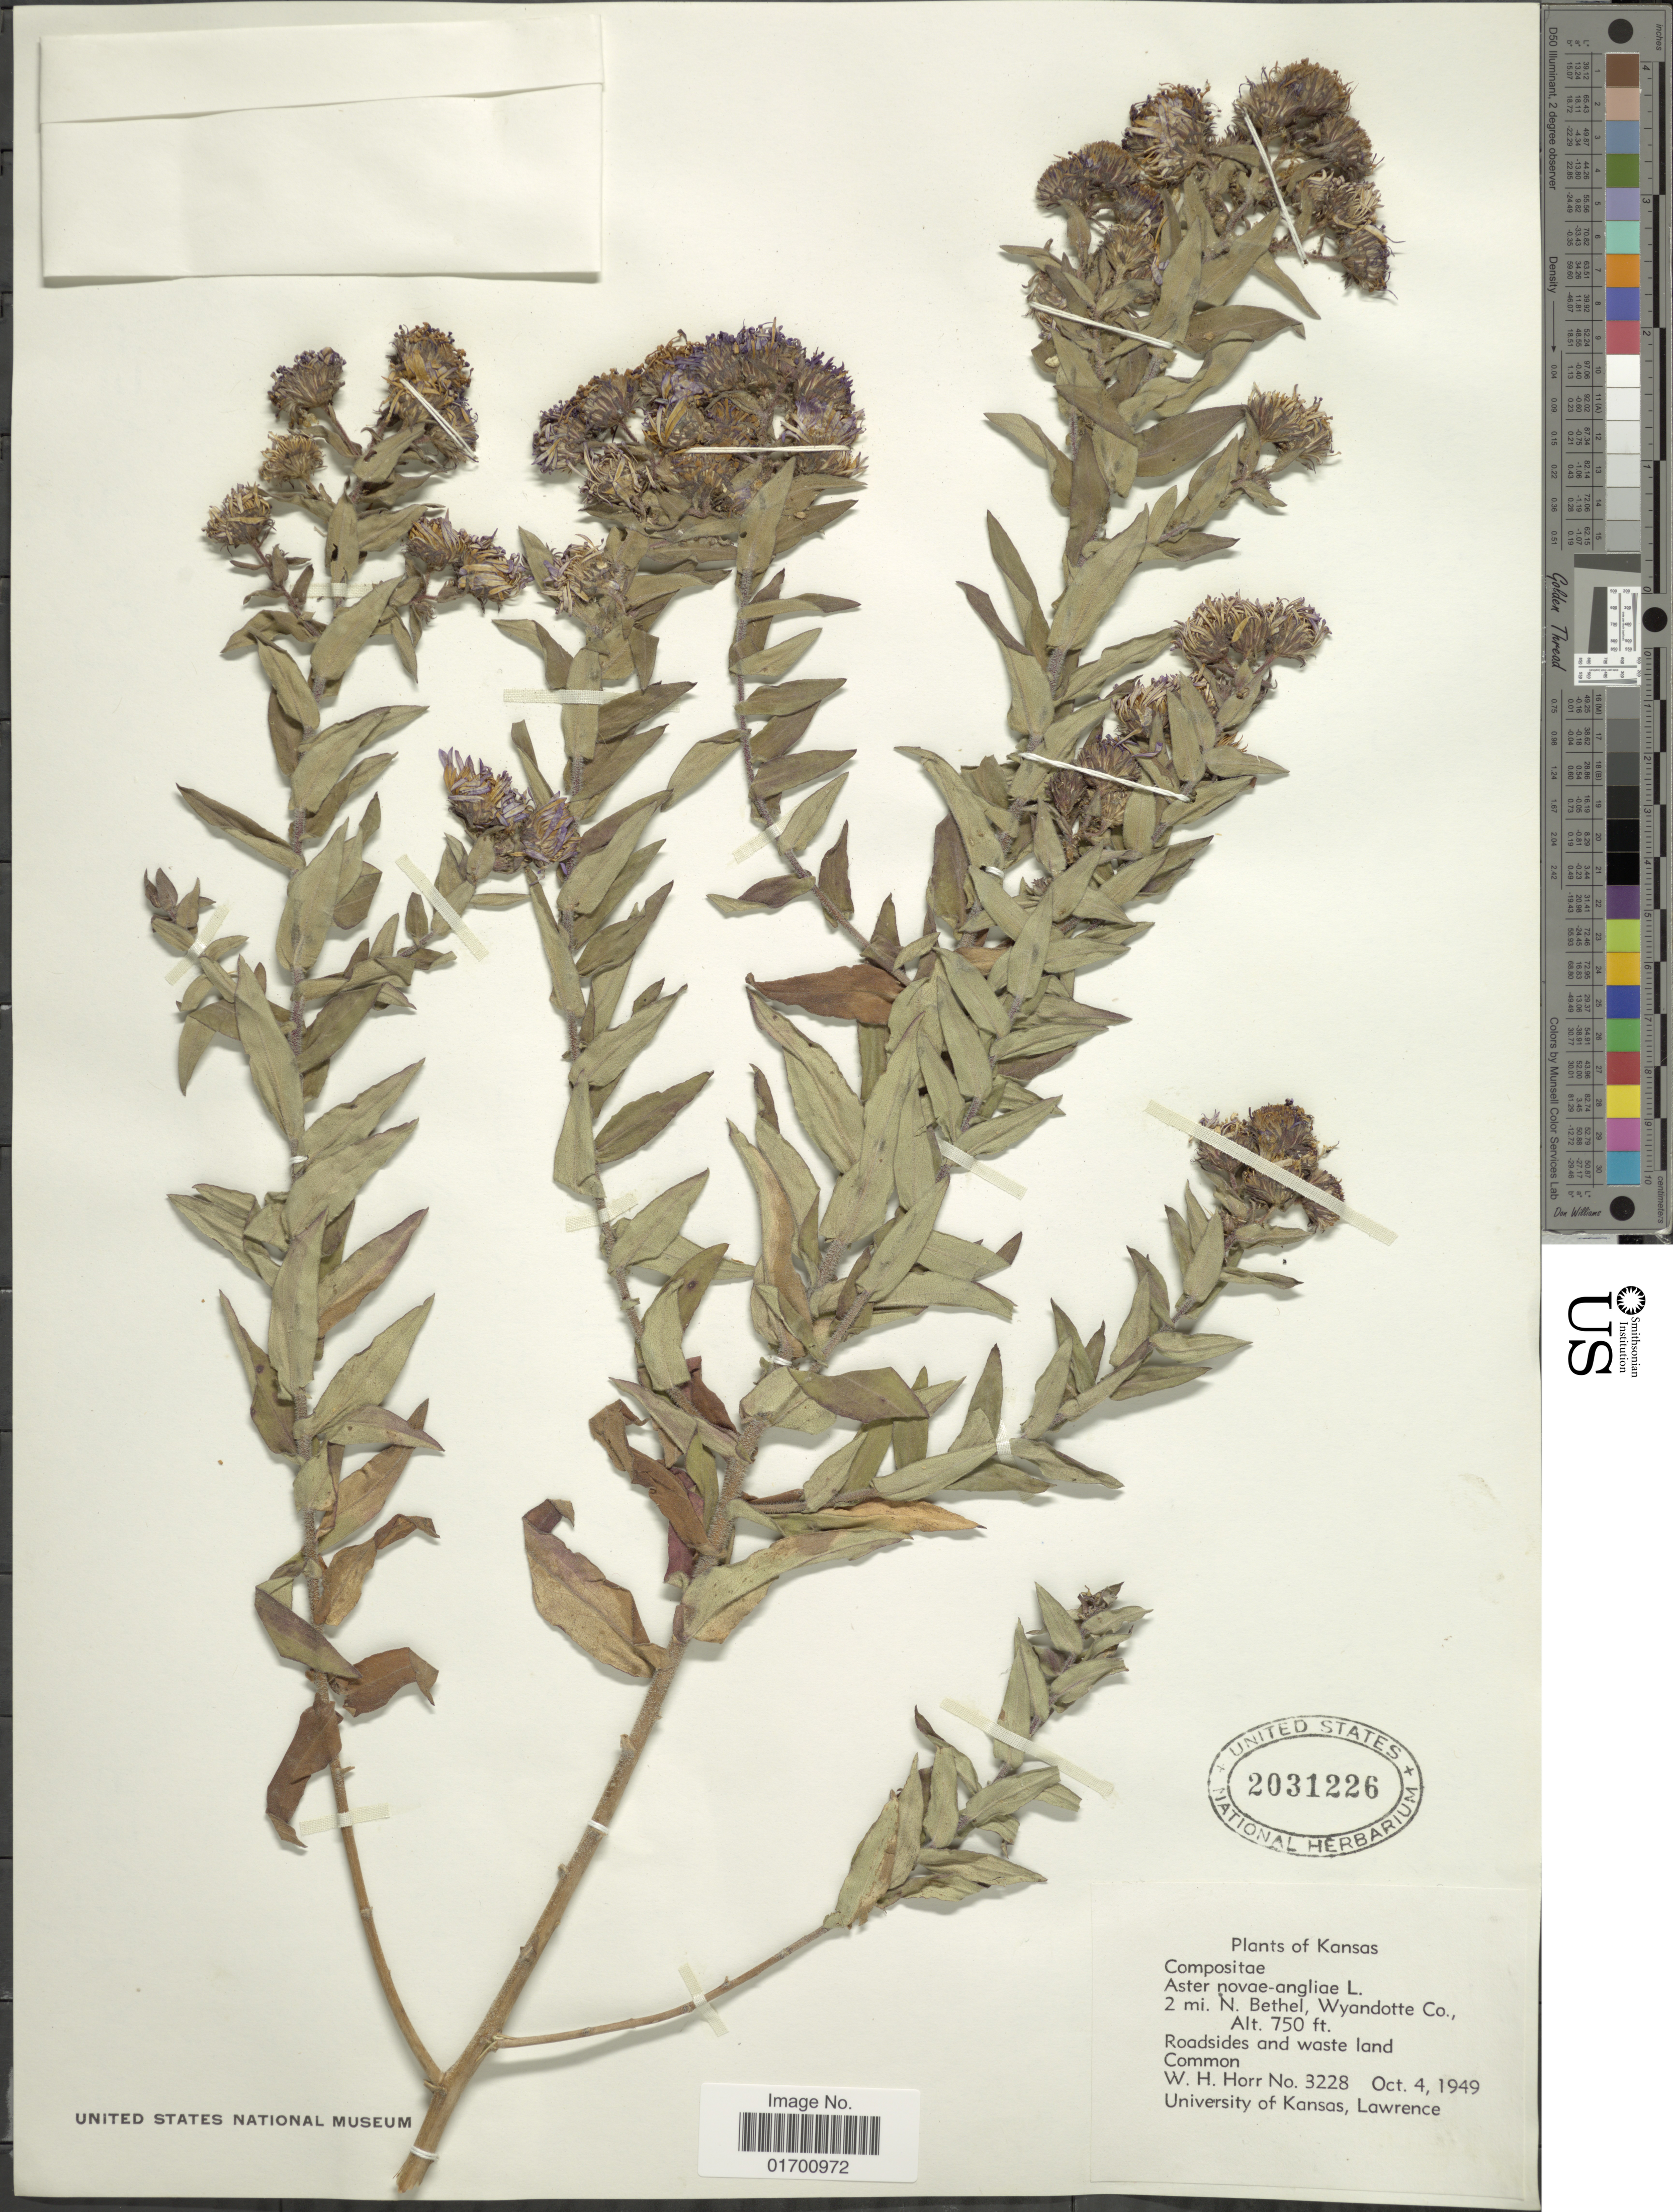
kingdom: Plantae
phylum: Tracheophyta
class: Magnoliopsida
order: Asterales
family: Asteraceae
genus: Symphyotrichum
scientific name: Symphyotrichum novae-angliae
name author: (L.) G.L. Nesom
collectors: W. H. Horr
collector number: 3228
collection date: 1949-10-04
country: United States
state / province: Kansas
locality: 2 mi. N. Bethel, Wyandotte Co. Roadsides and waste land.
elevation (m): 229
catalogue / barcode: US 2031226